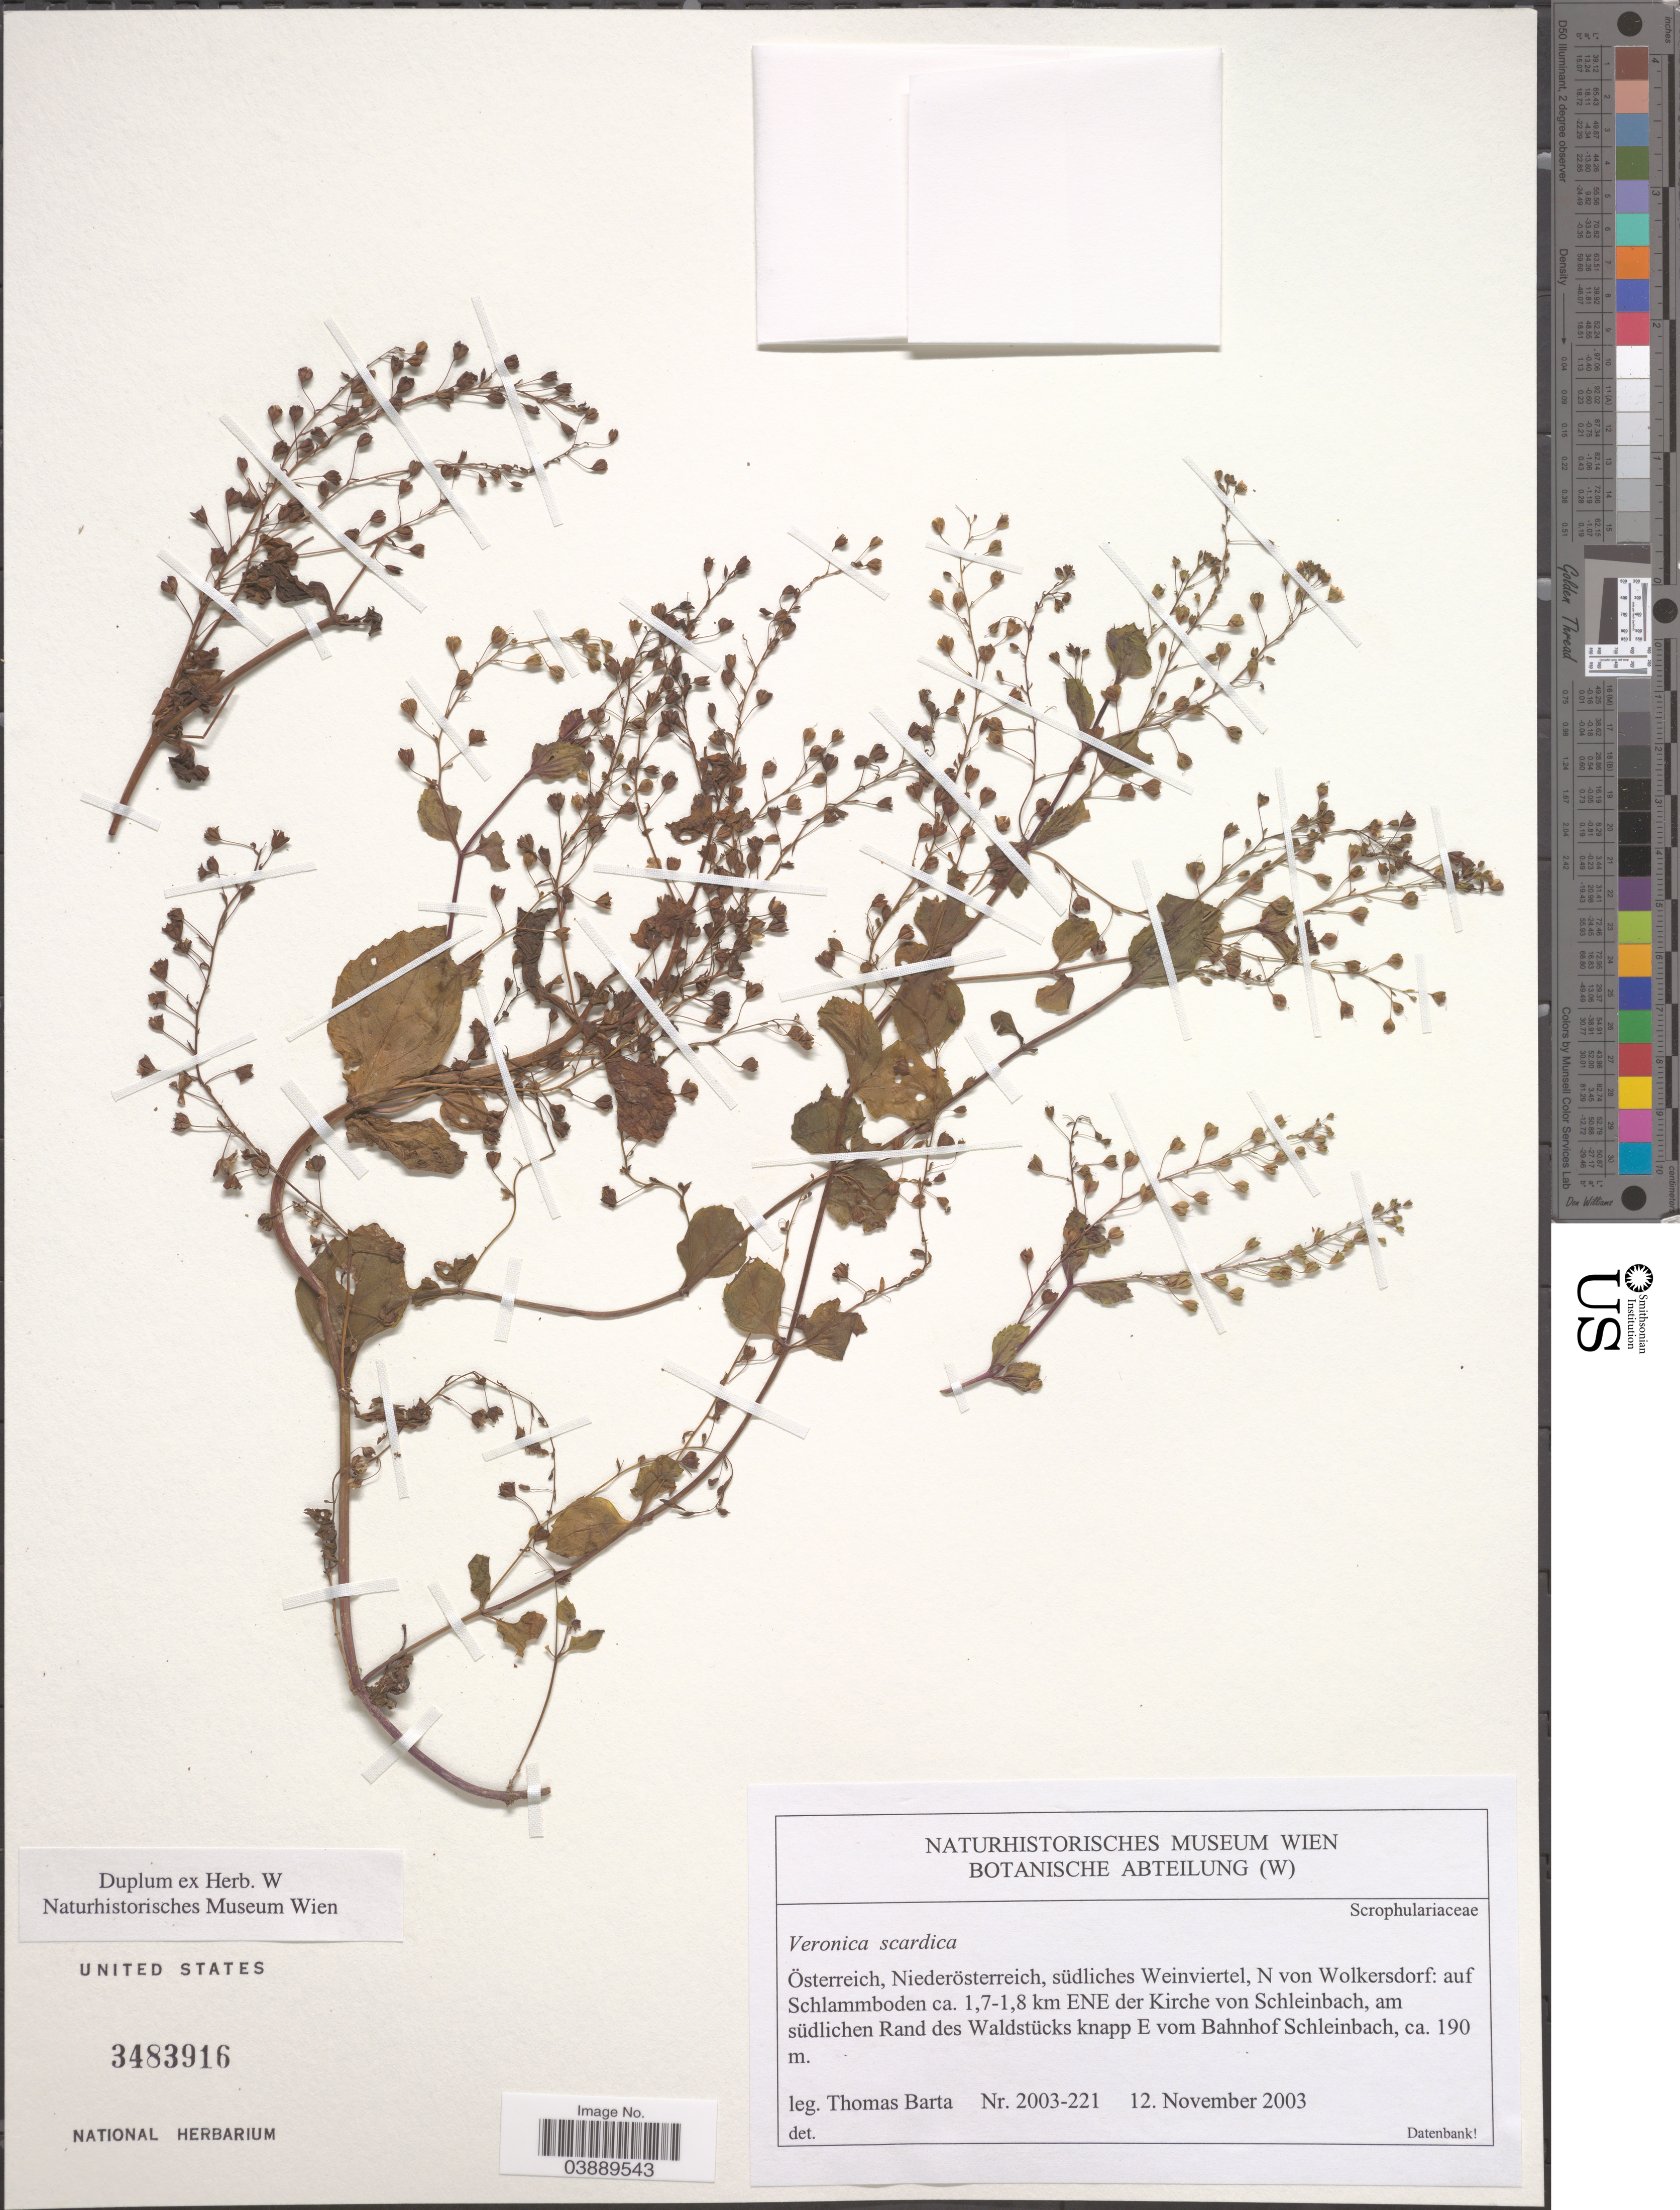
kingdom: Plantae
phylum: Tracheophyta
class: Magnoliopsida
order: Lamiales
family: Plantaginaceae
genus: Veronica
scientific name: Veronica scardica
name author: Griseb.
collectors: T. Barta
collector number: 2003-221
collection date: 2003-11-12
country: Austria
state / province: Niederosterreich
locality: Österreich, südliches Weinviertel, N von Wolkersdorf: auf Schlammboden ca. 1,7-1,8 km ENE der Kirche von Schleinbach, am súdlichen Rand des Waldstücks knapp E vom Bahnhof Schleinbach.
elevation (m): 190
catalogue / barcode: US 3483916